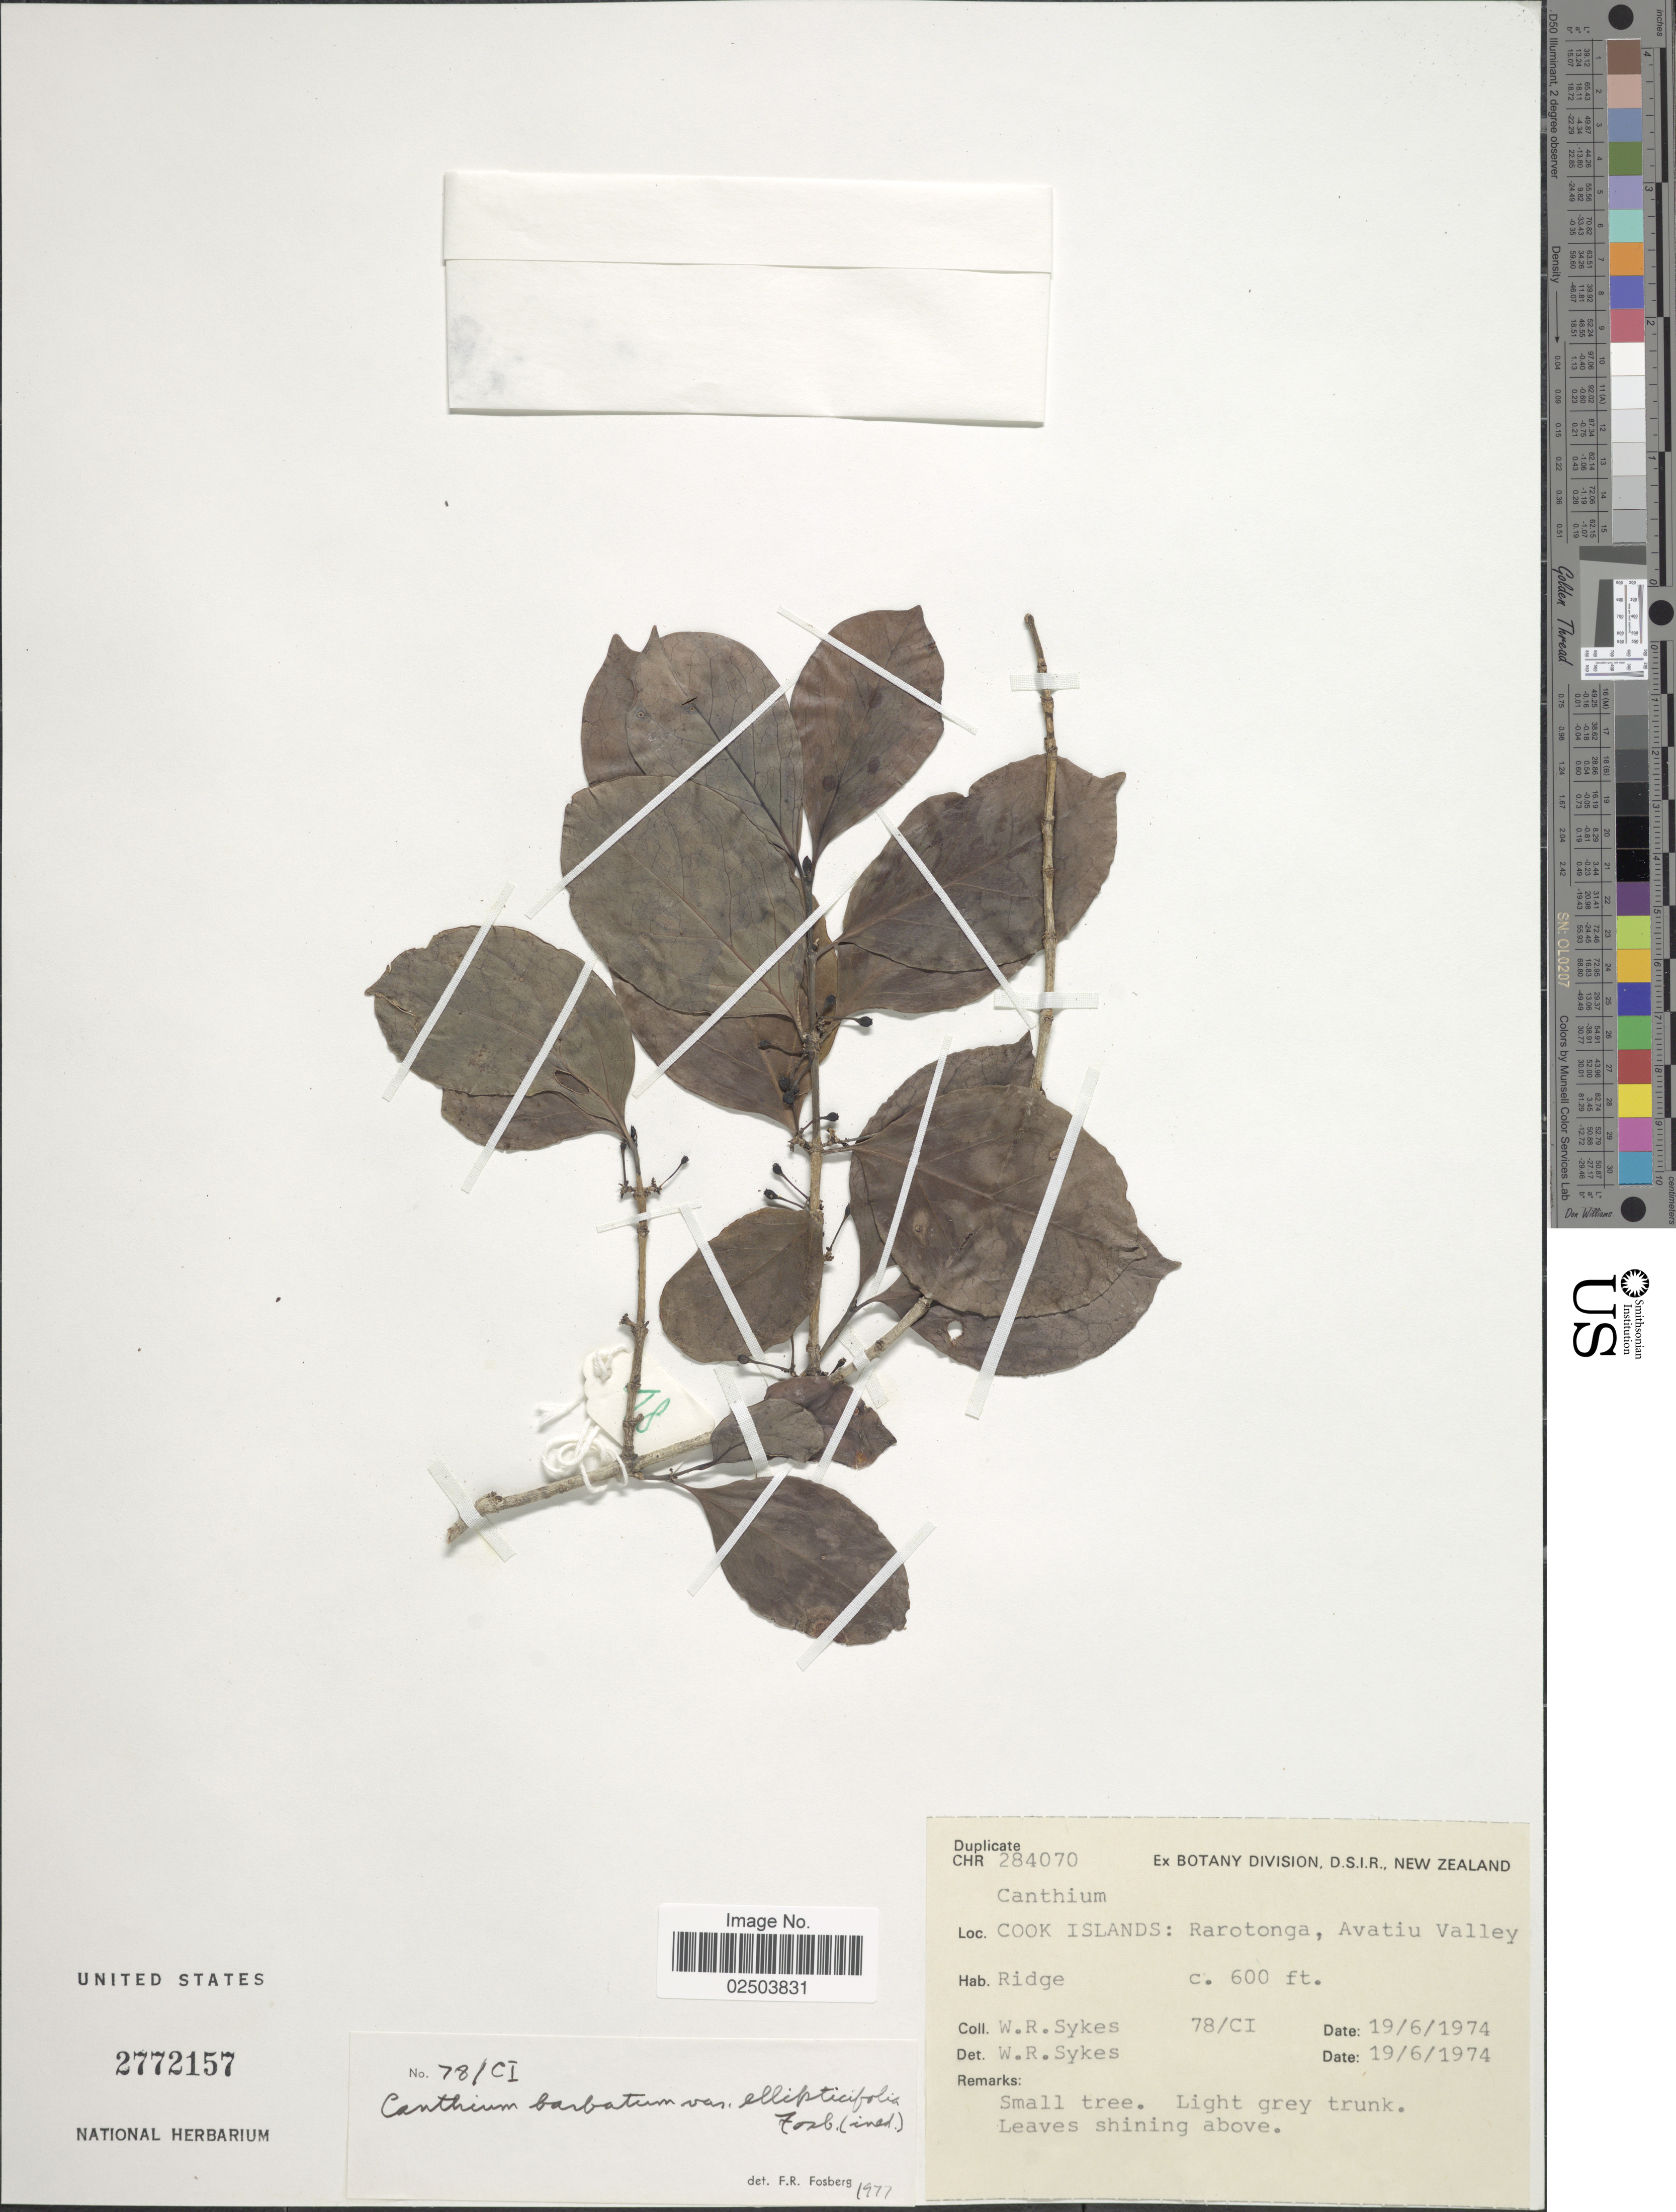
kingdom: Plantae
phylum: Tracheophyta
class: Magnoliopsida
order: Gentianales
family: Rubiaceae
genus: Cyclophyllum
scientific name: Cyclophyllum barbatum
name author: (G. Forst.) N. Hallé & J. Florence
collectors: W. R. Sykes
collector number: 78/CI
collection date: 1974-06-19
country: Cook Islands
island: Rarotonga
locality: Rarotonga, Avatiu Valley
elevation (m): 183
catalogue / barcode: US 2772157